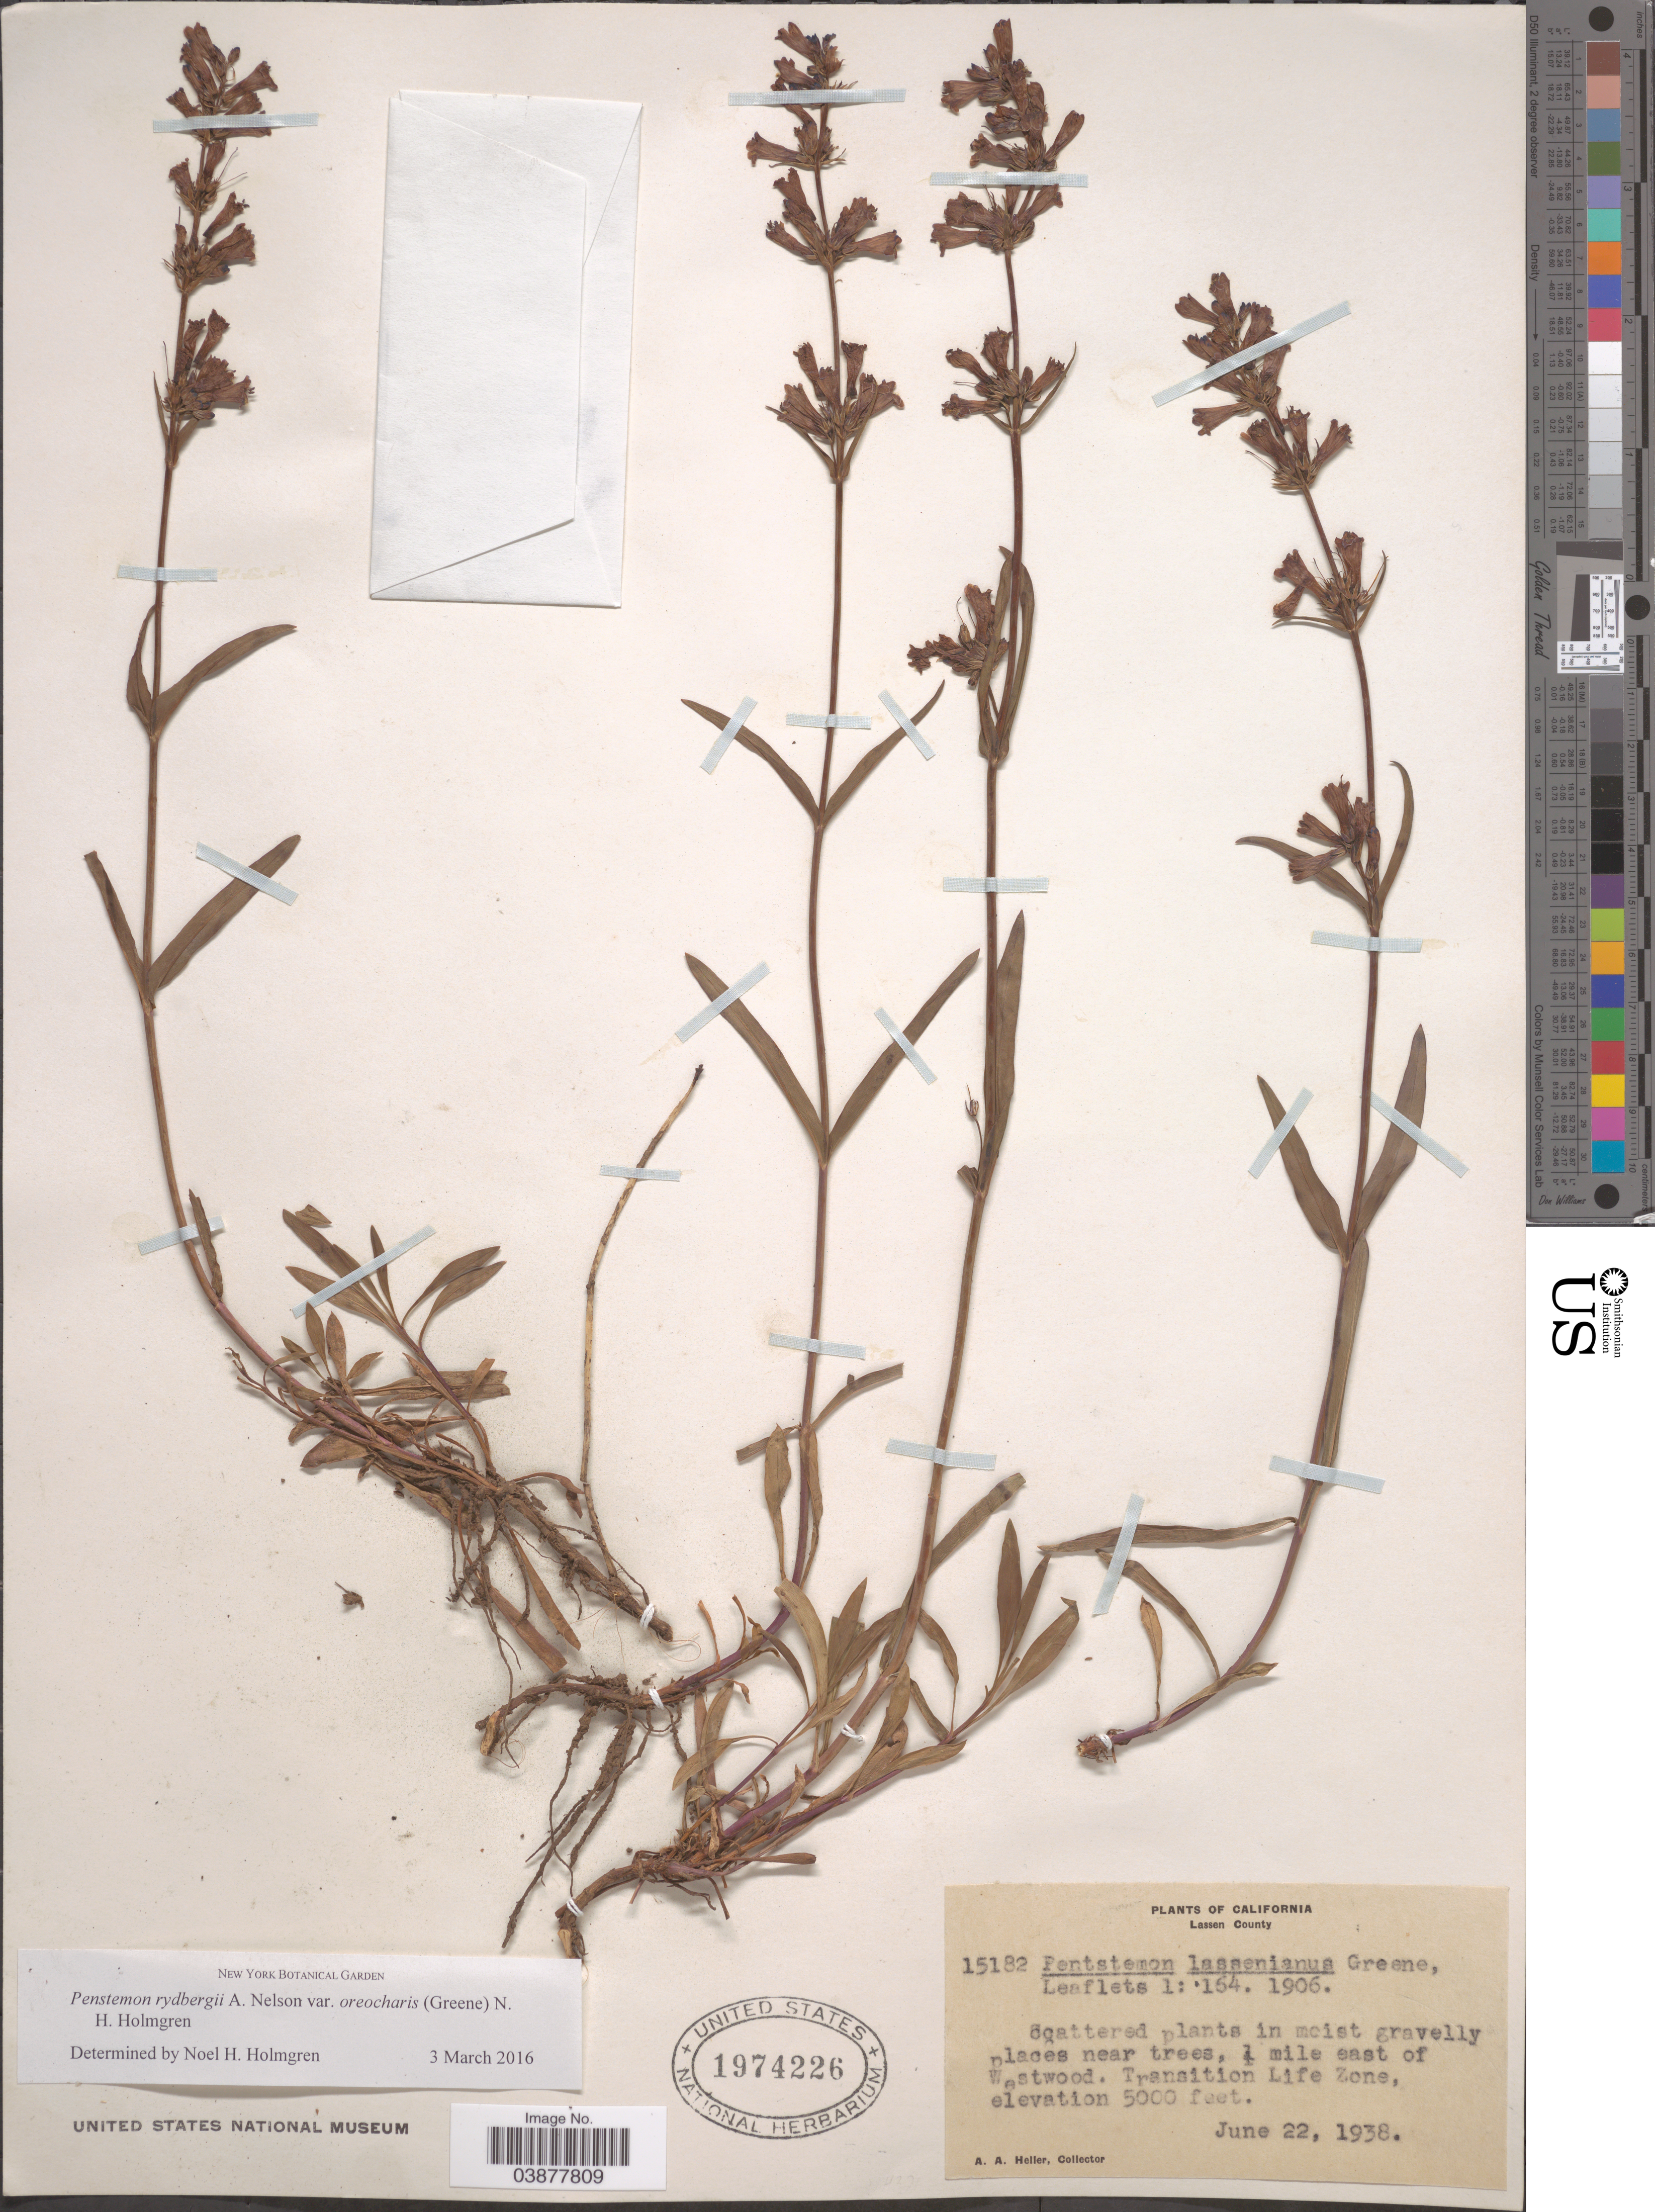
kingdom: Plantae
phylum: Tracheophyta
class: Magnoliopsida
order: Lamiales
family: Plantaginaceae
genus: Penstemon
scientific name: Penstemon rydbergii var. oreocharis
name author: (Greene) N.H. Holmgren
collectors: A. A. Heller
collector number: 15182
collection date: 1938-06-22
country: United States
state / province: California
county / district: Lassen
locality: Lassen County. 1 mile east of Westwood. Transition Life Zone.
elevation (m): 1524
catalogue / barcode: US 1974226